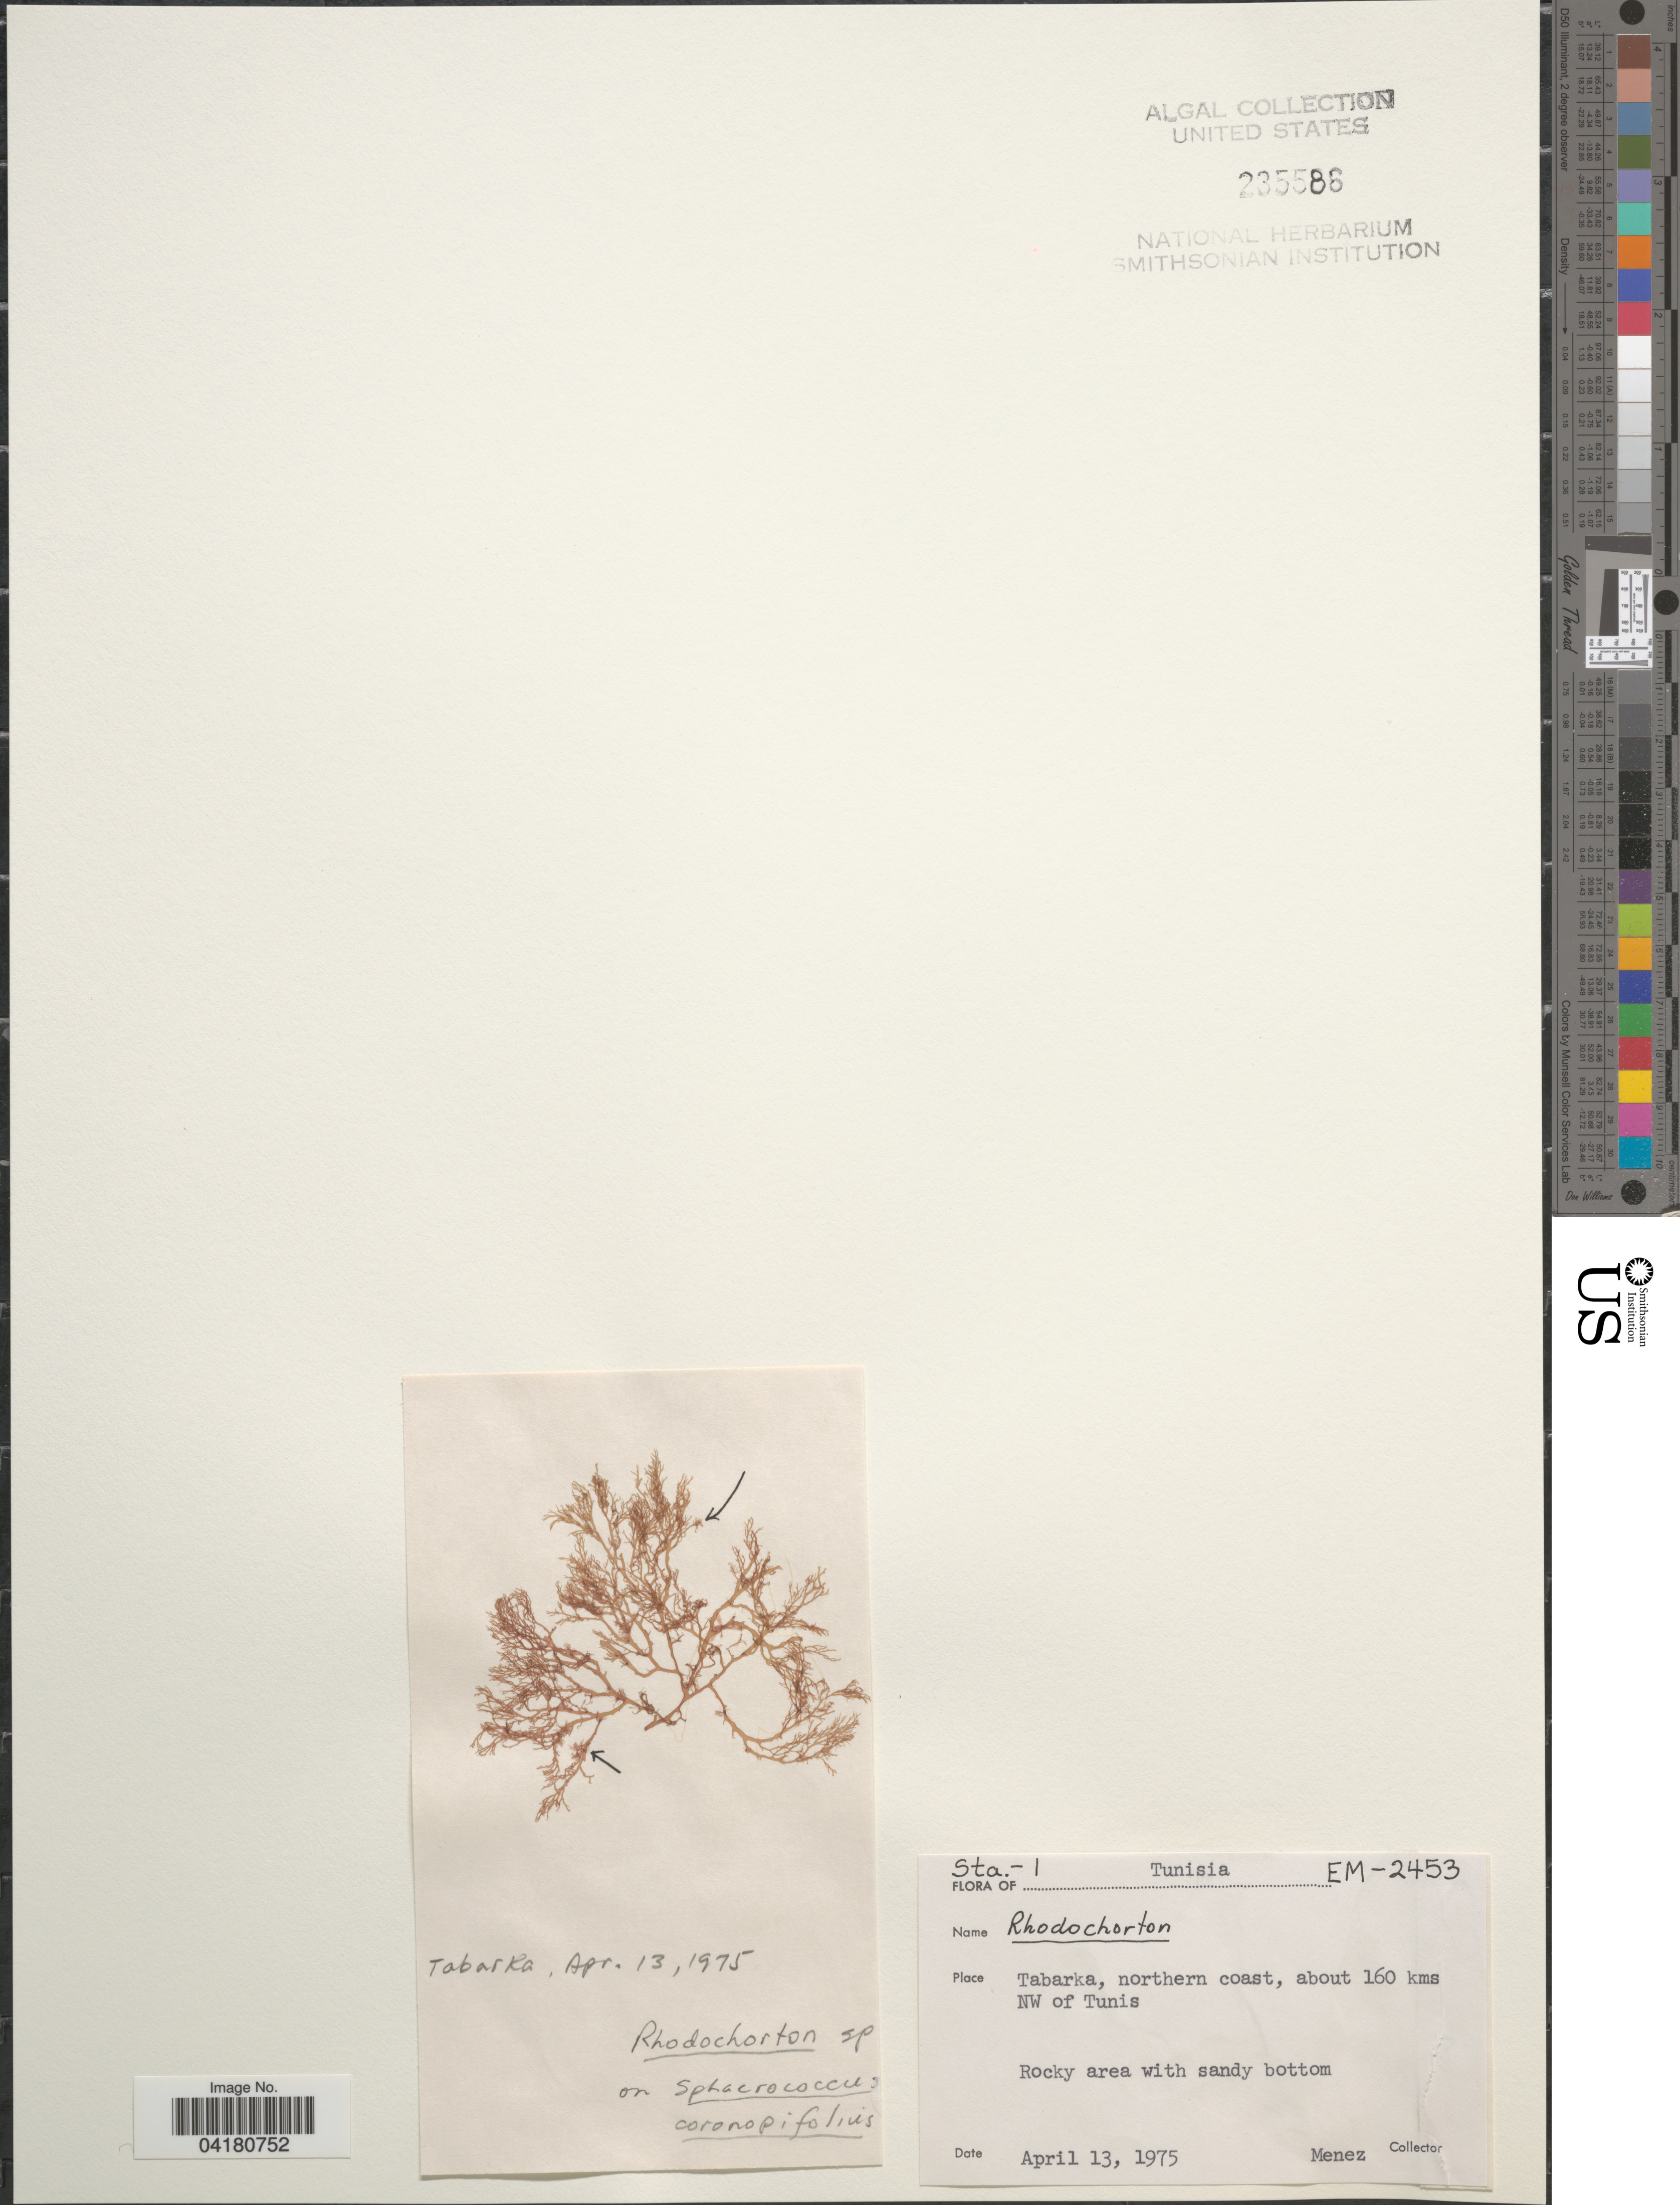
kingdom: Plantae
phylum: Rhodophyta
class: Florideophyceae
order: Acrochaetiales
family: Rhodochortonaceae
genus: Rhodochorton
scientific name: Rhodochorton sp.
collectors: Menez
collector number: EM-2453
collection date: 1975-04-13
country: Tunisia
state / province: Tunis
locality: Sta.-1. Tabarka, northern coast, about 160 kms NW of Tunis.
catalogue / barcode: US 235586